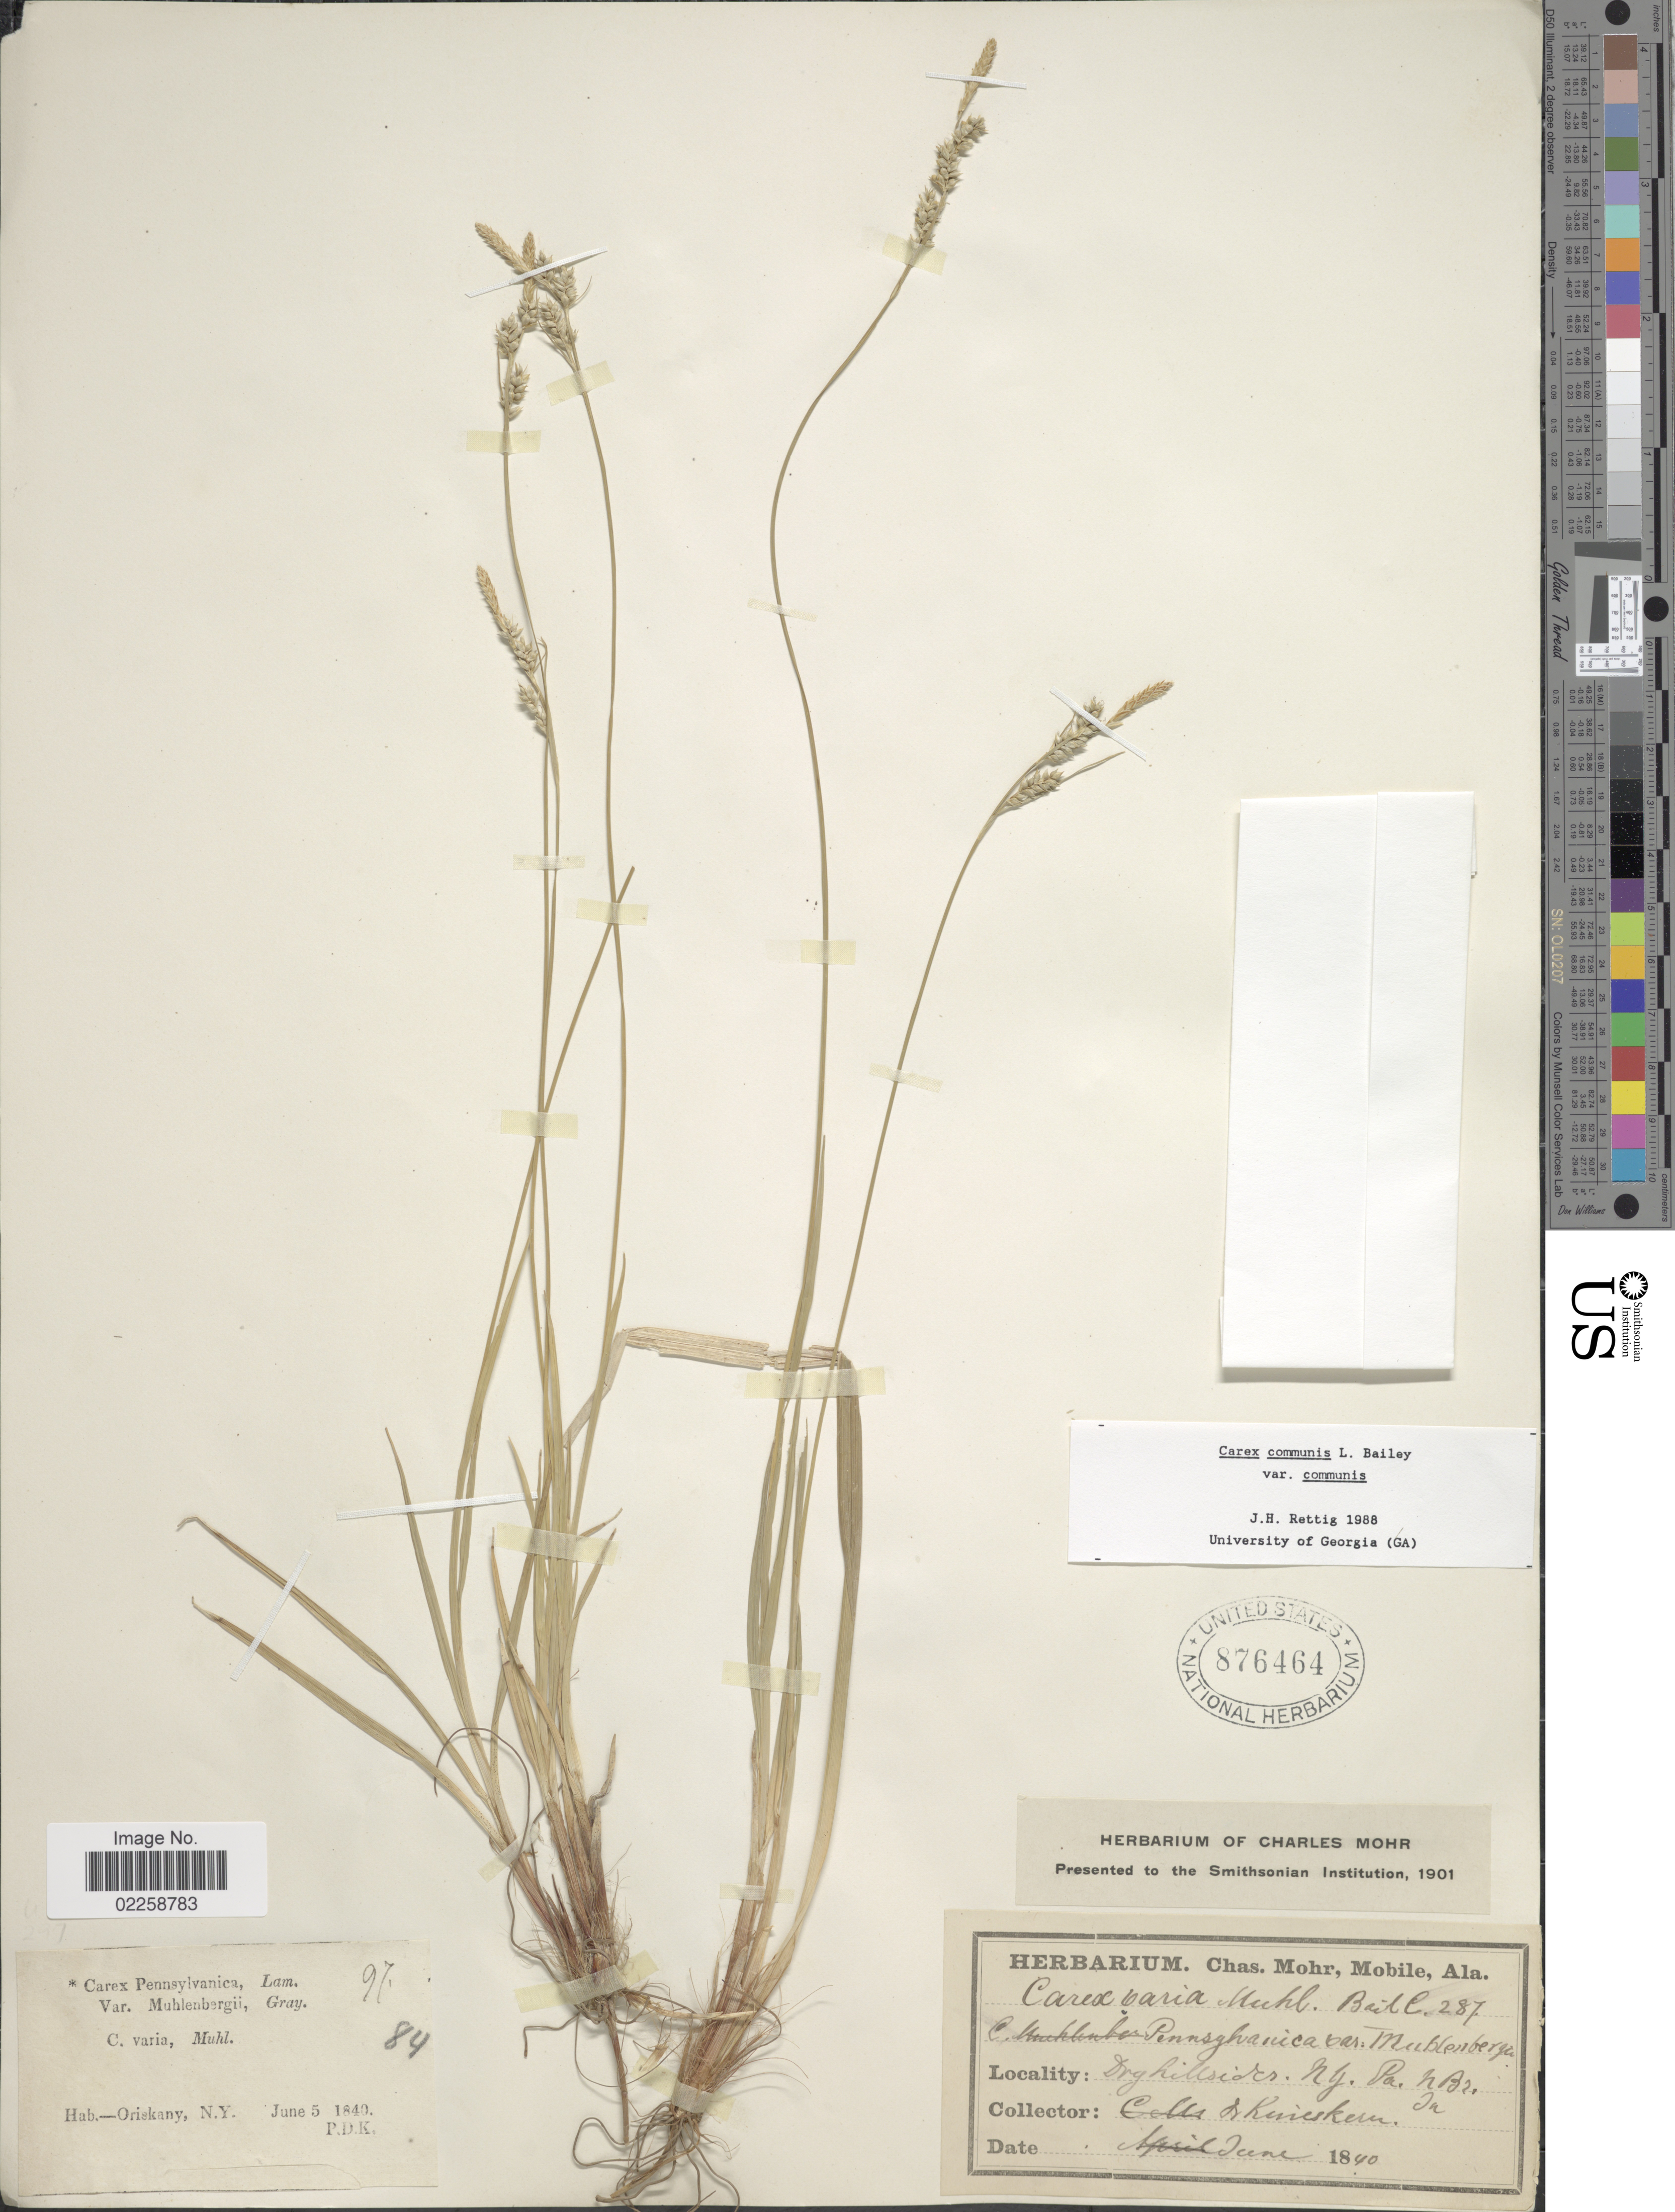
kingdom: Plantae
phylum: Tracheophyta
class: Liliopsida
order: Poales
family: Cyperaceae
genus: Carex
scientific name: Carex communis var. communis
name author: L.H. Bailey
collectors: P. D. Knieskern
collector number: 84/97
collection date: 1840-06-05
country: United States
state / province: New York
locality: Oriskany, N. Y.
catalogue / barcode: US 876464